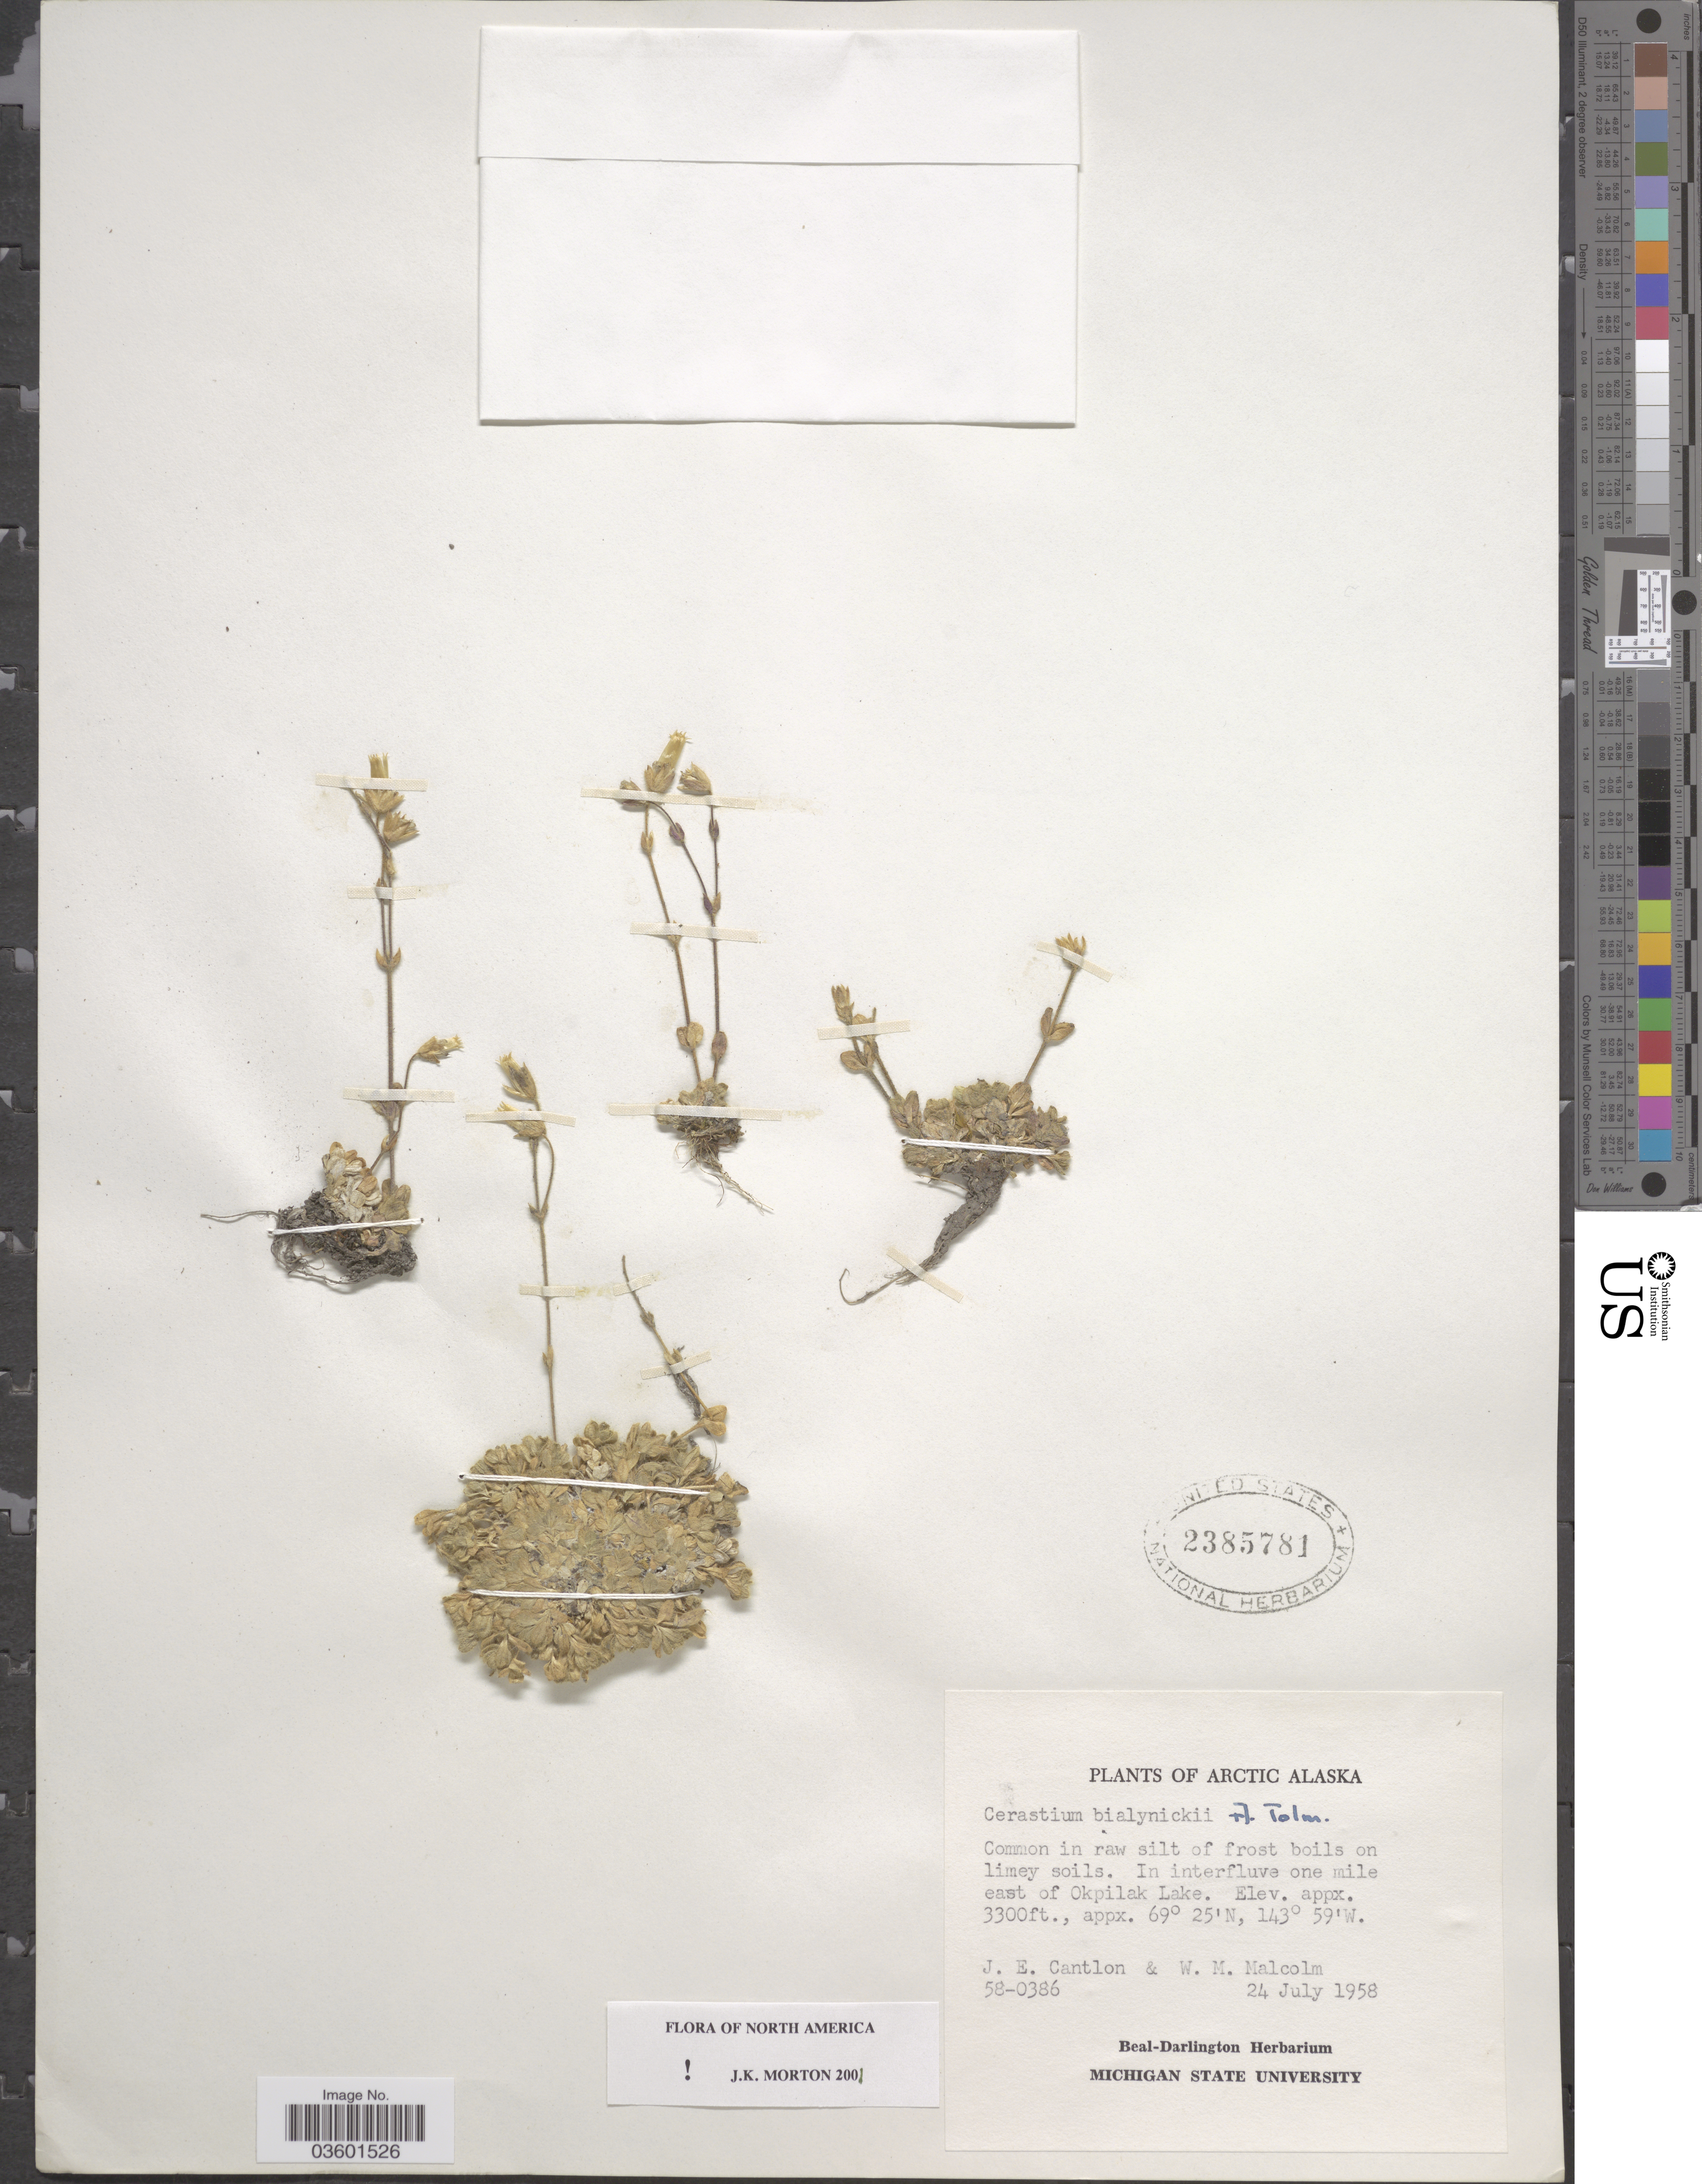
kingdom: Plantae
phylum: Tracheophyta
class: Magnoliopsida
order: Caryophyllales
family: Caryophyllaceae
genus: Cerastium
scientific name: Cerastium bialynickii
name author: Tolm.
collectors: J. Cantlon & W. Malcolm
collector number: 58-0386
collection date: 1958-07-24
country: United States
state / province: Alaska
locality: Arctic Alaska. In interfluve one mile east of Okpilak Lake.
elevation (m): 1006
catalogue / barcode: US 2385781